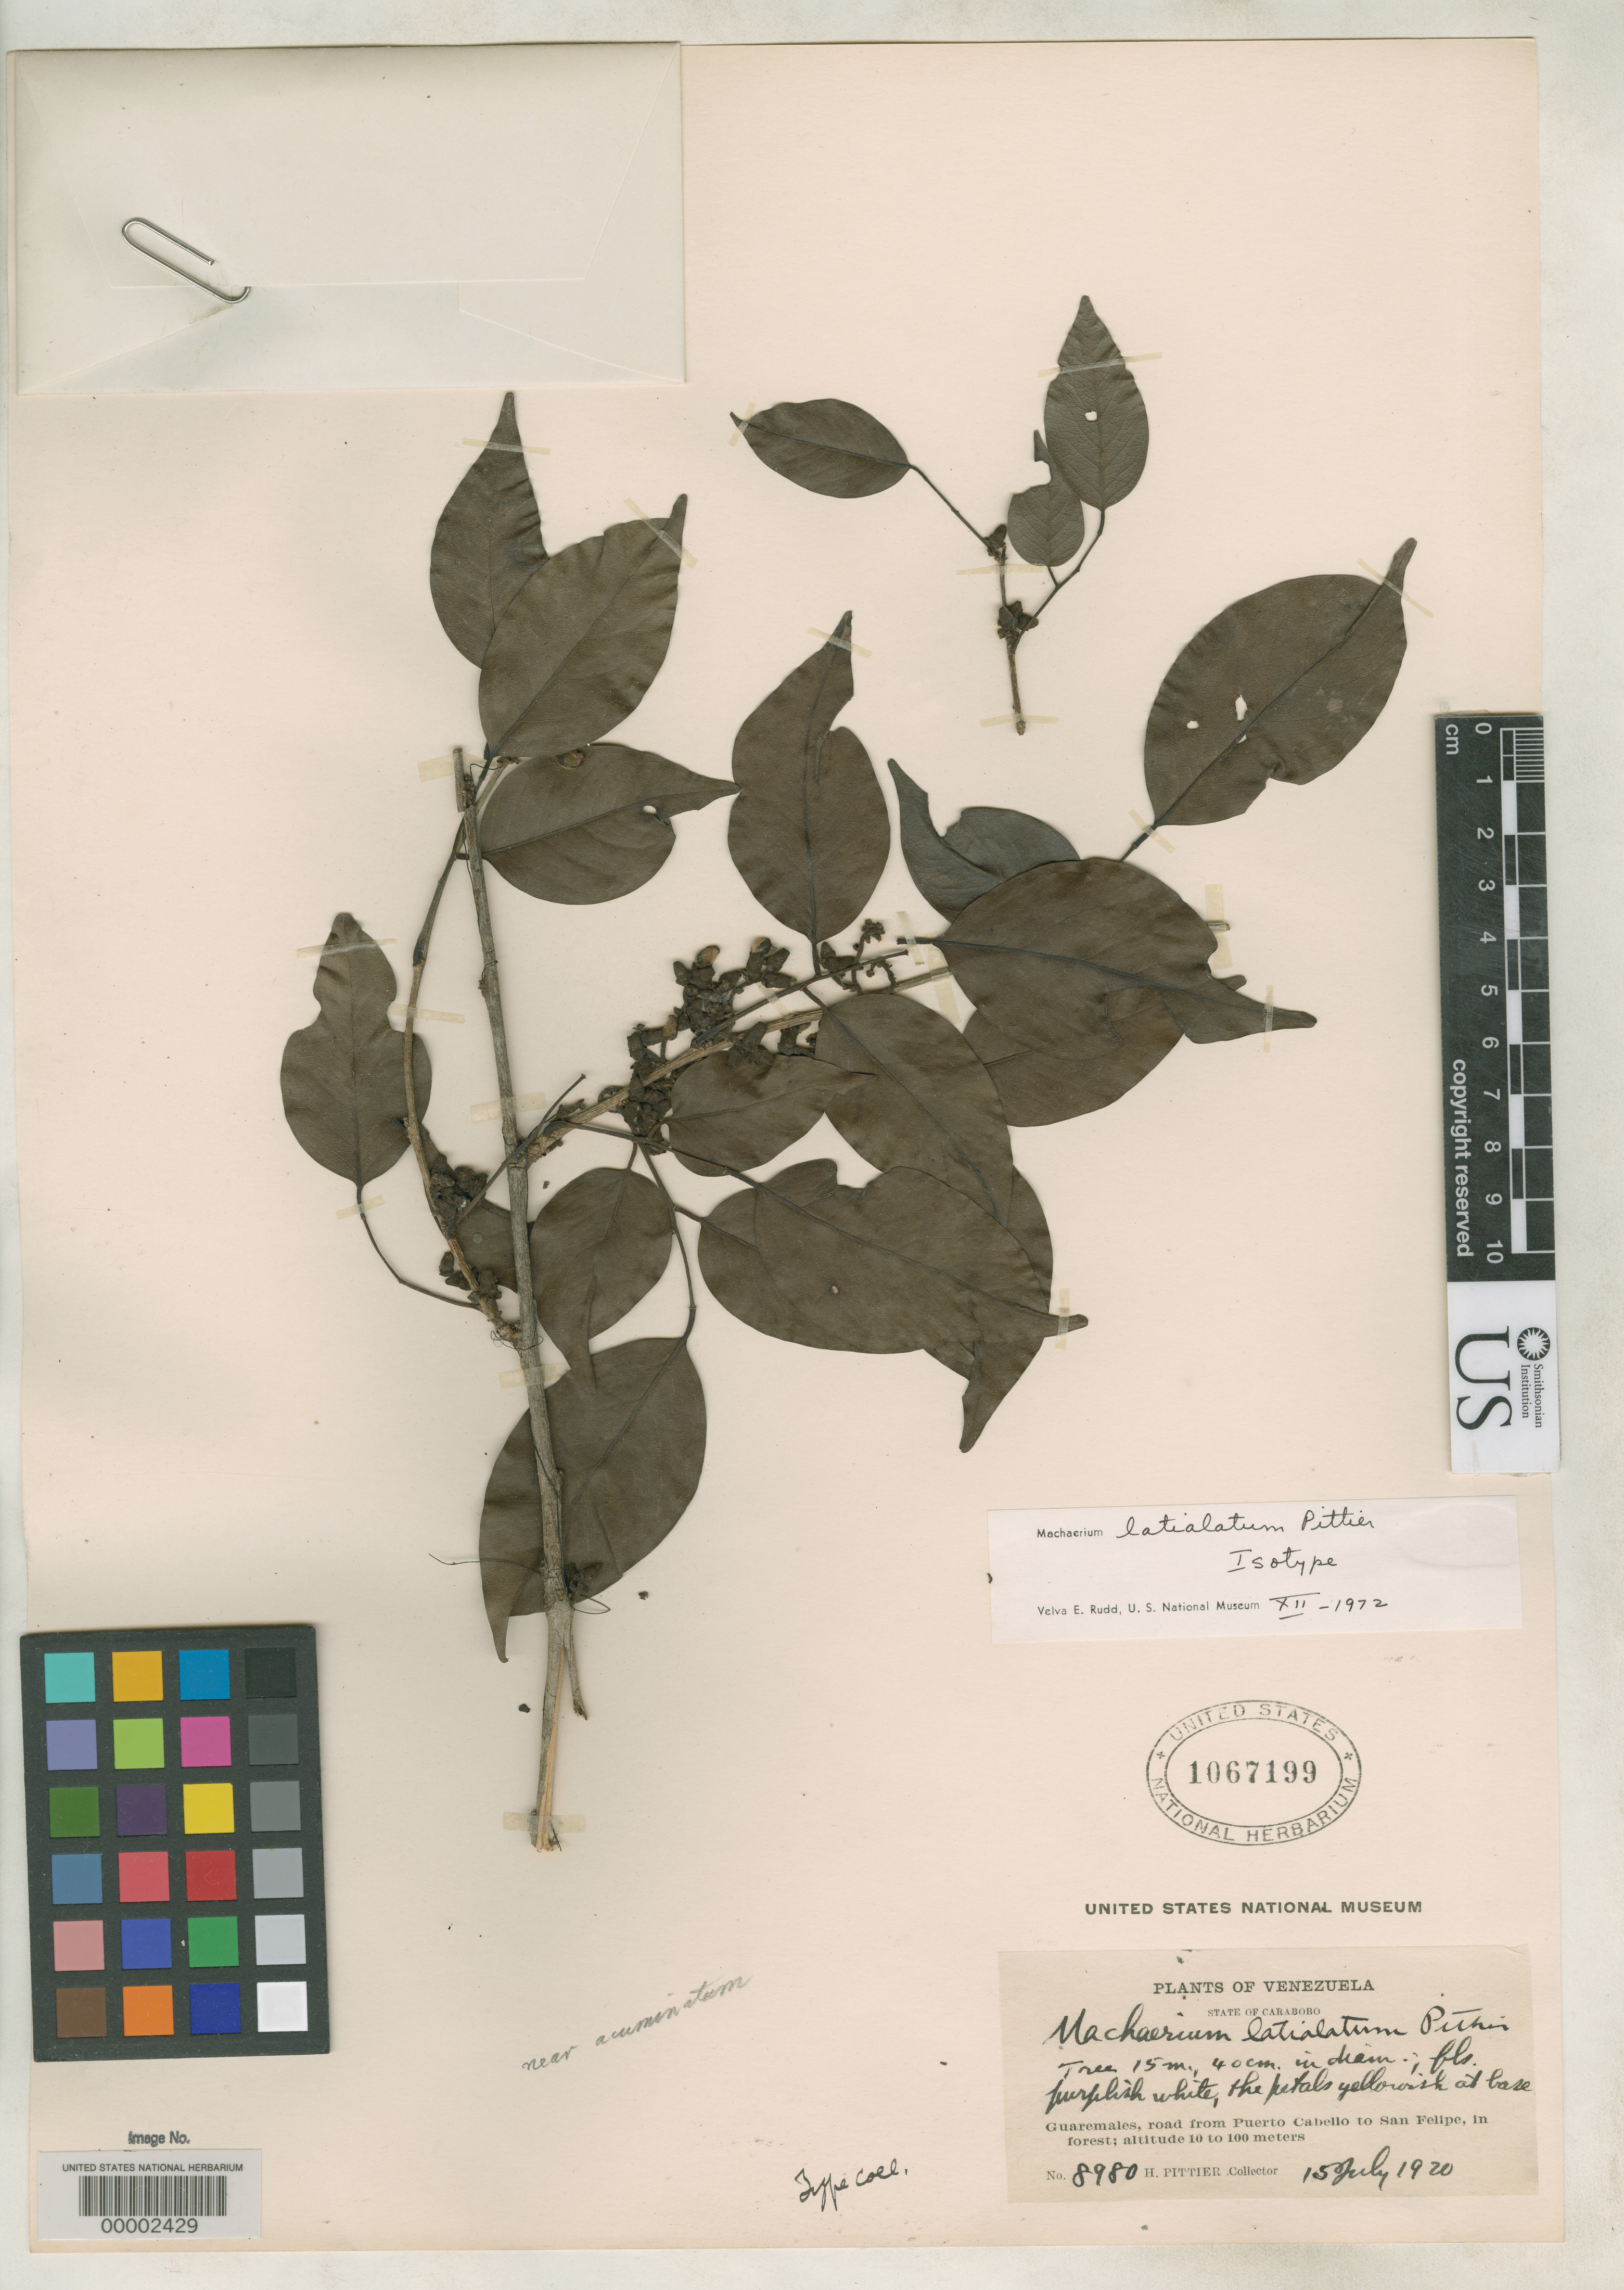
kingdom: Plantae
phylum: Tracheophyta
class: Magnoliopsida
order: Fabales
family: Fabaceae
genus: Machaerium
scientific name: Machaerium latialatum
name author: Pittier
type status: Isotype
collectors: H. F. Pittier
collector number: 8980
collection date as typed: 15 Jul 1920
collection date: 1920-07-15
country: Venezuela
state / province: Carabobo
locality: Guaremales, between Puerto Cabello and San Felipe.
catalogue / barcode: US 1067199